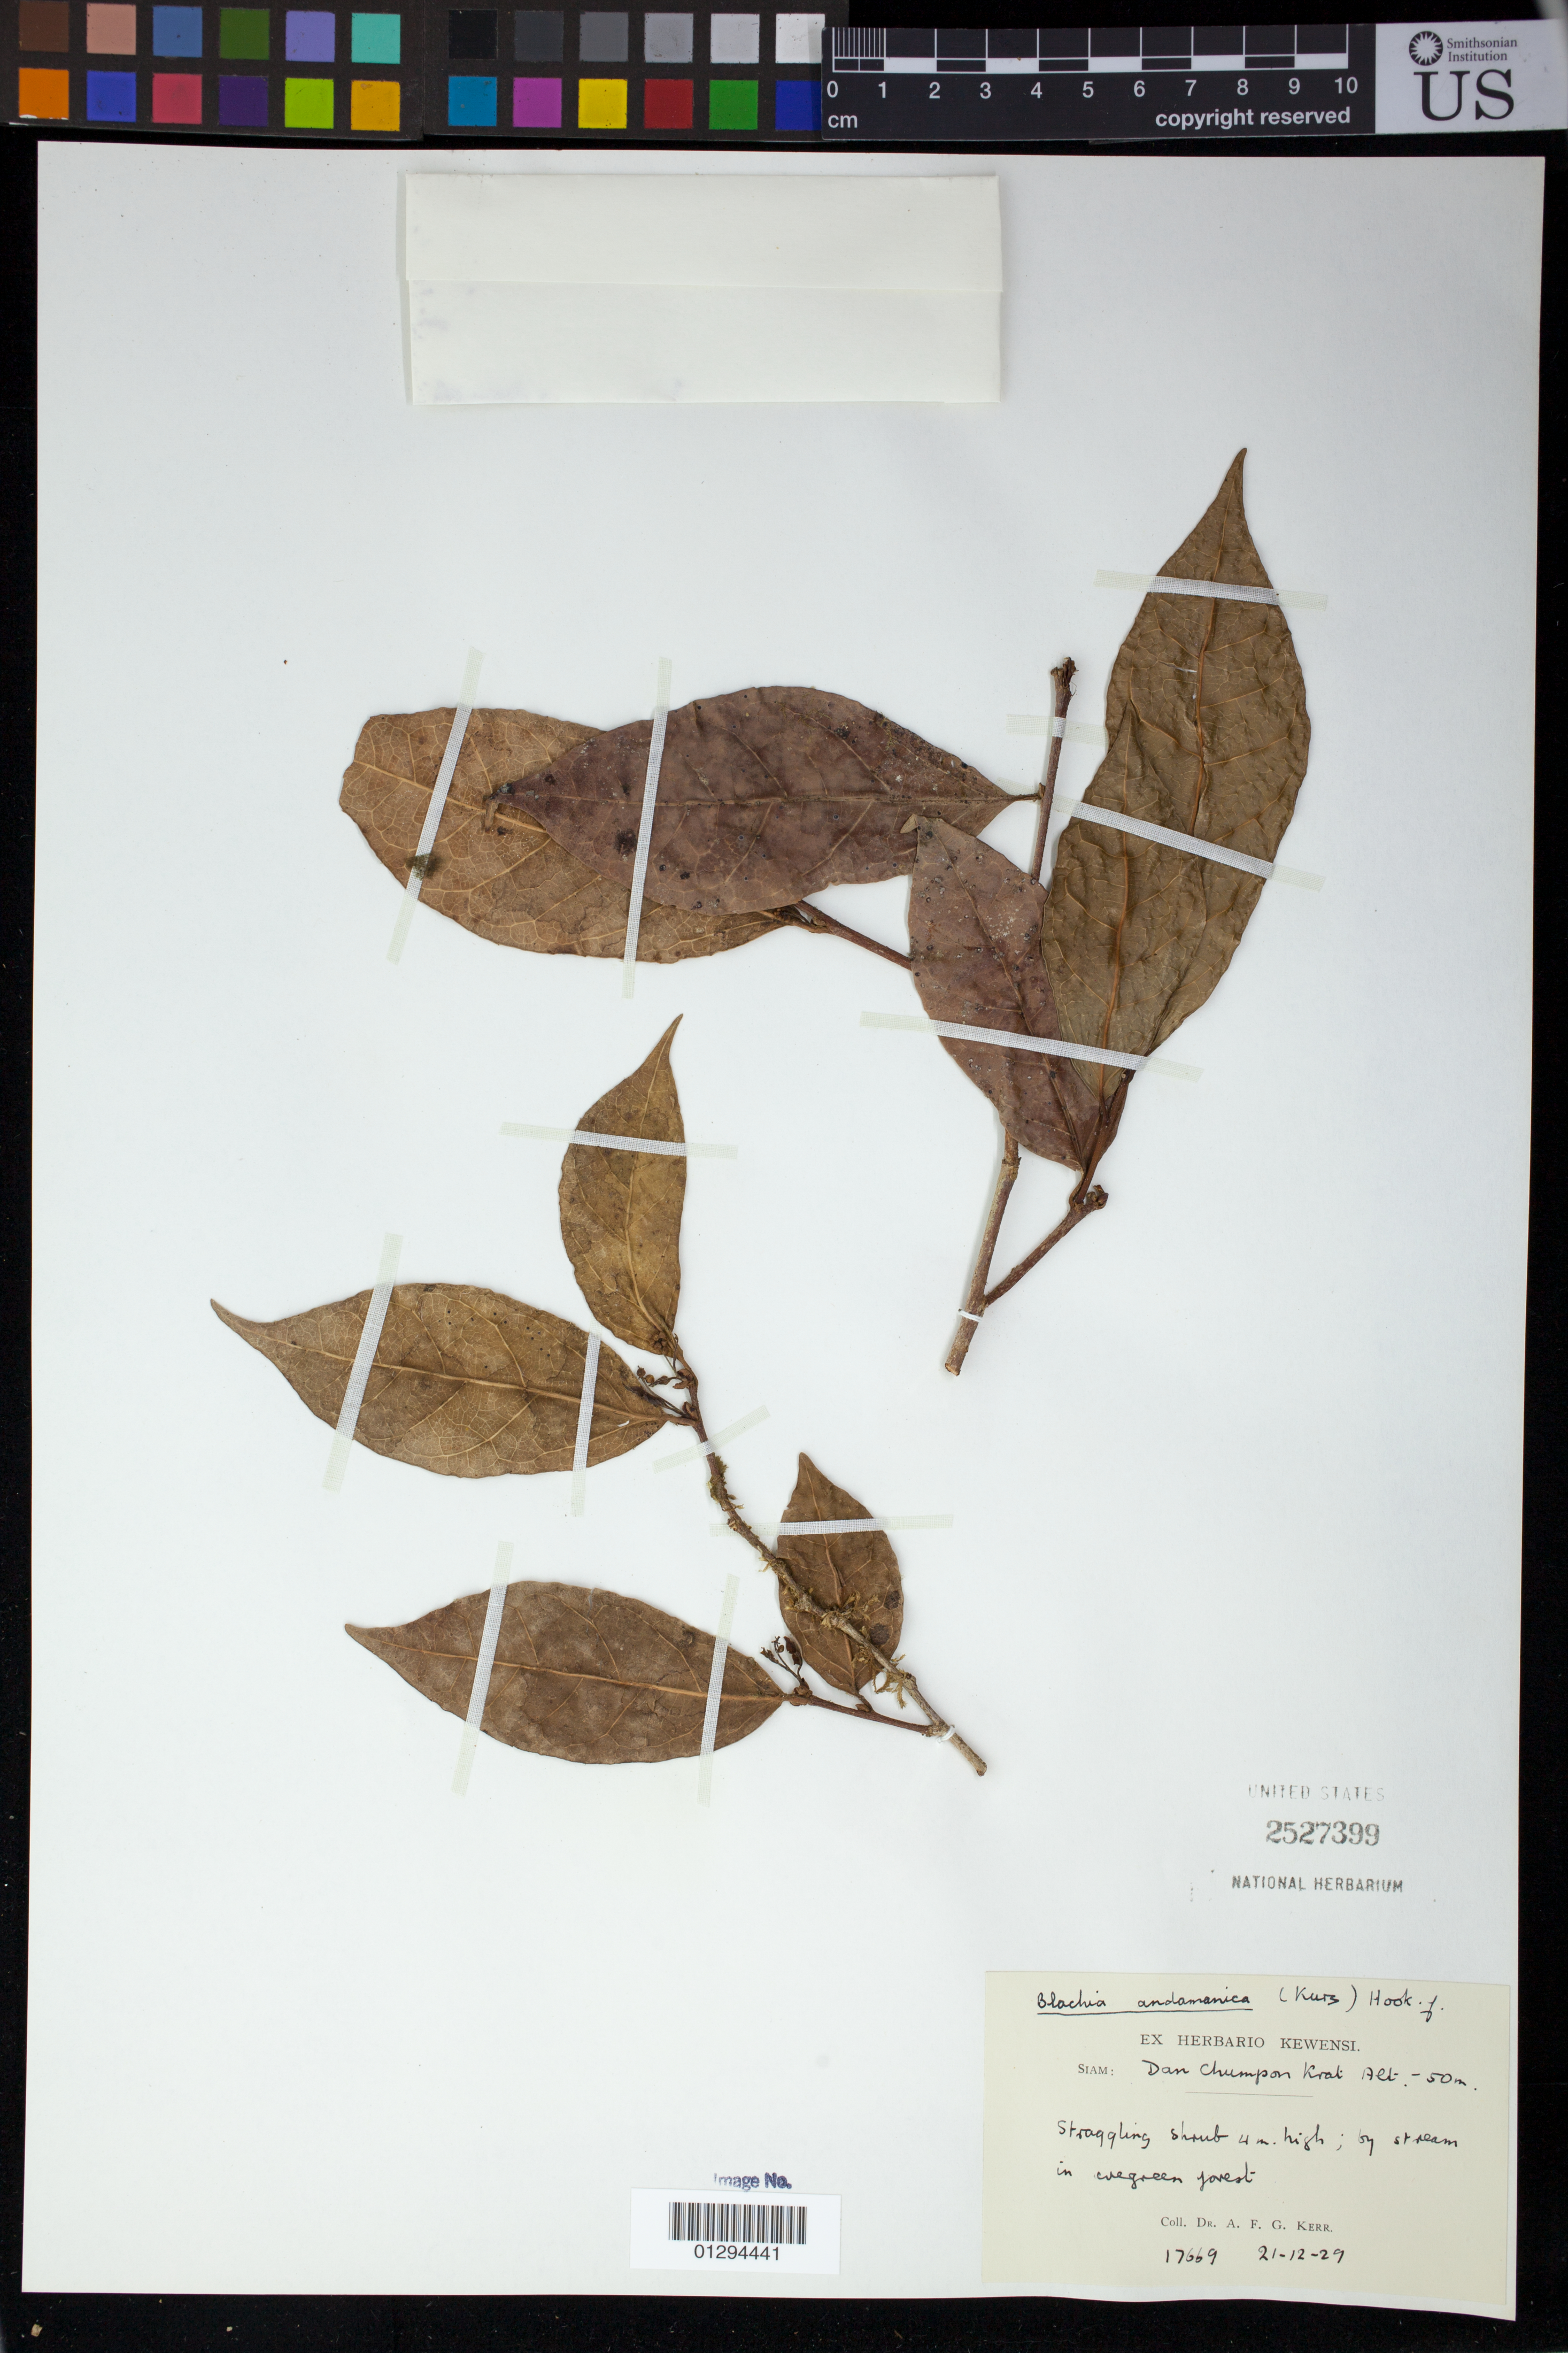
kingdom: Plantae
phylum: Tracheophyta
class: Magnoliopsida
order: Malpighiales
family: Euphorbiaceae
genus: Blachia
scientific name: Blachia andamanica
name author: (Kurz) Hook. f.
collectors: A. F. G. Kerr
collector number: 17669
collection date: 1929-12-21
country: Thailand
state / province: Trat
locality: Dan Chumpon Krat [Dan Chumpon, Trat]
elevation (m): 50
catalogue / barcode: US 2527399